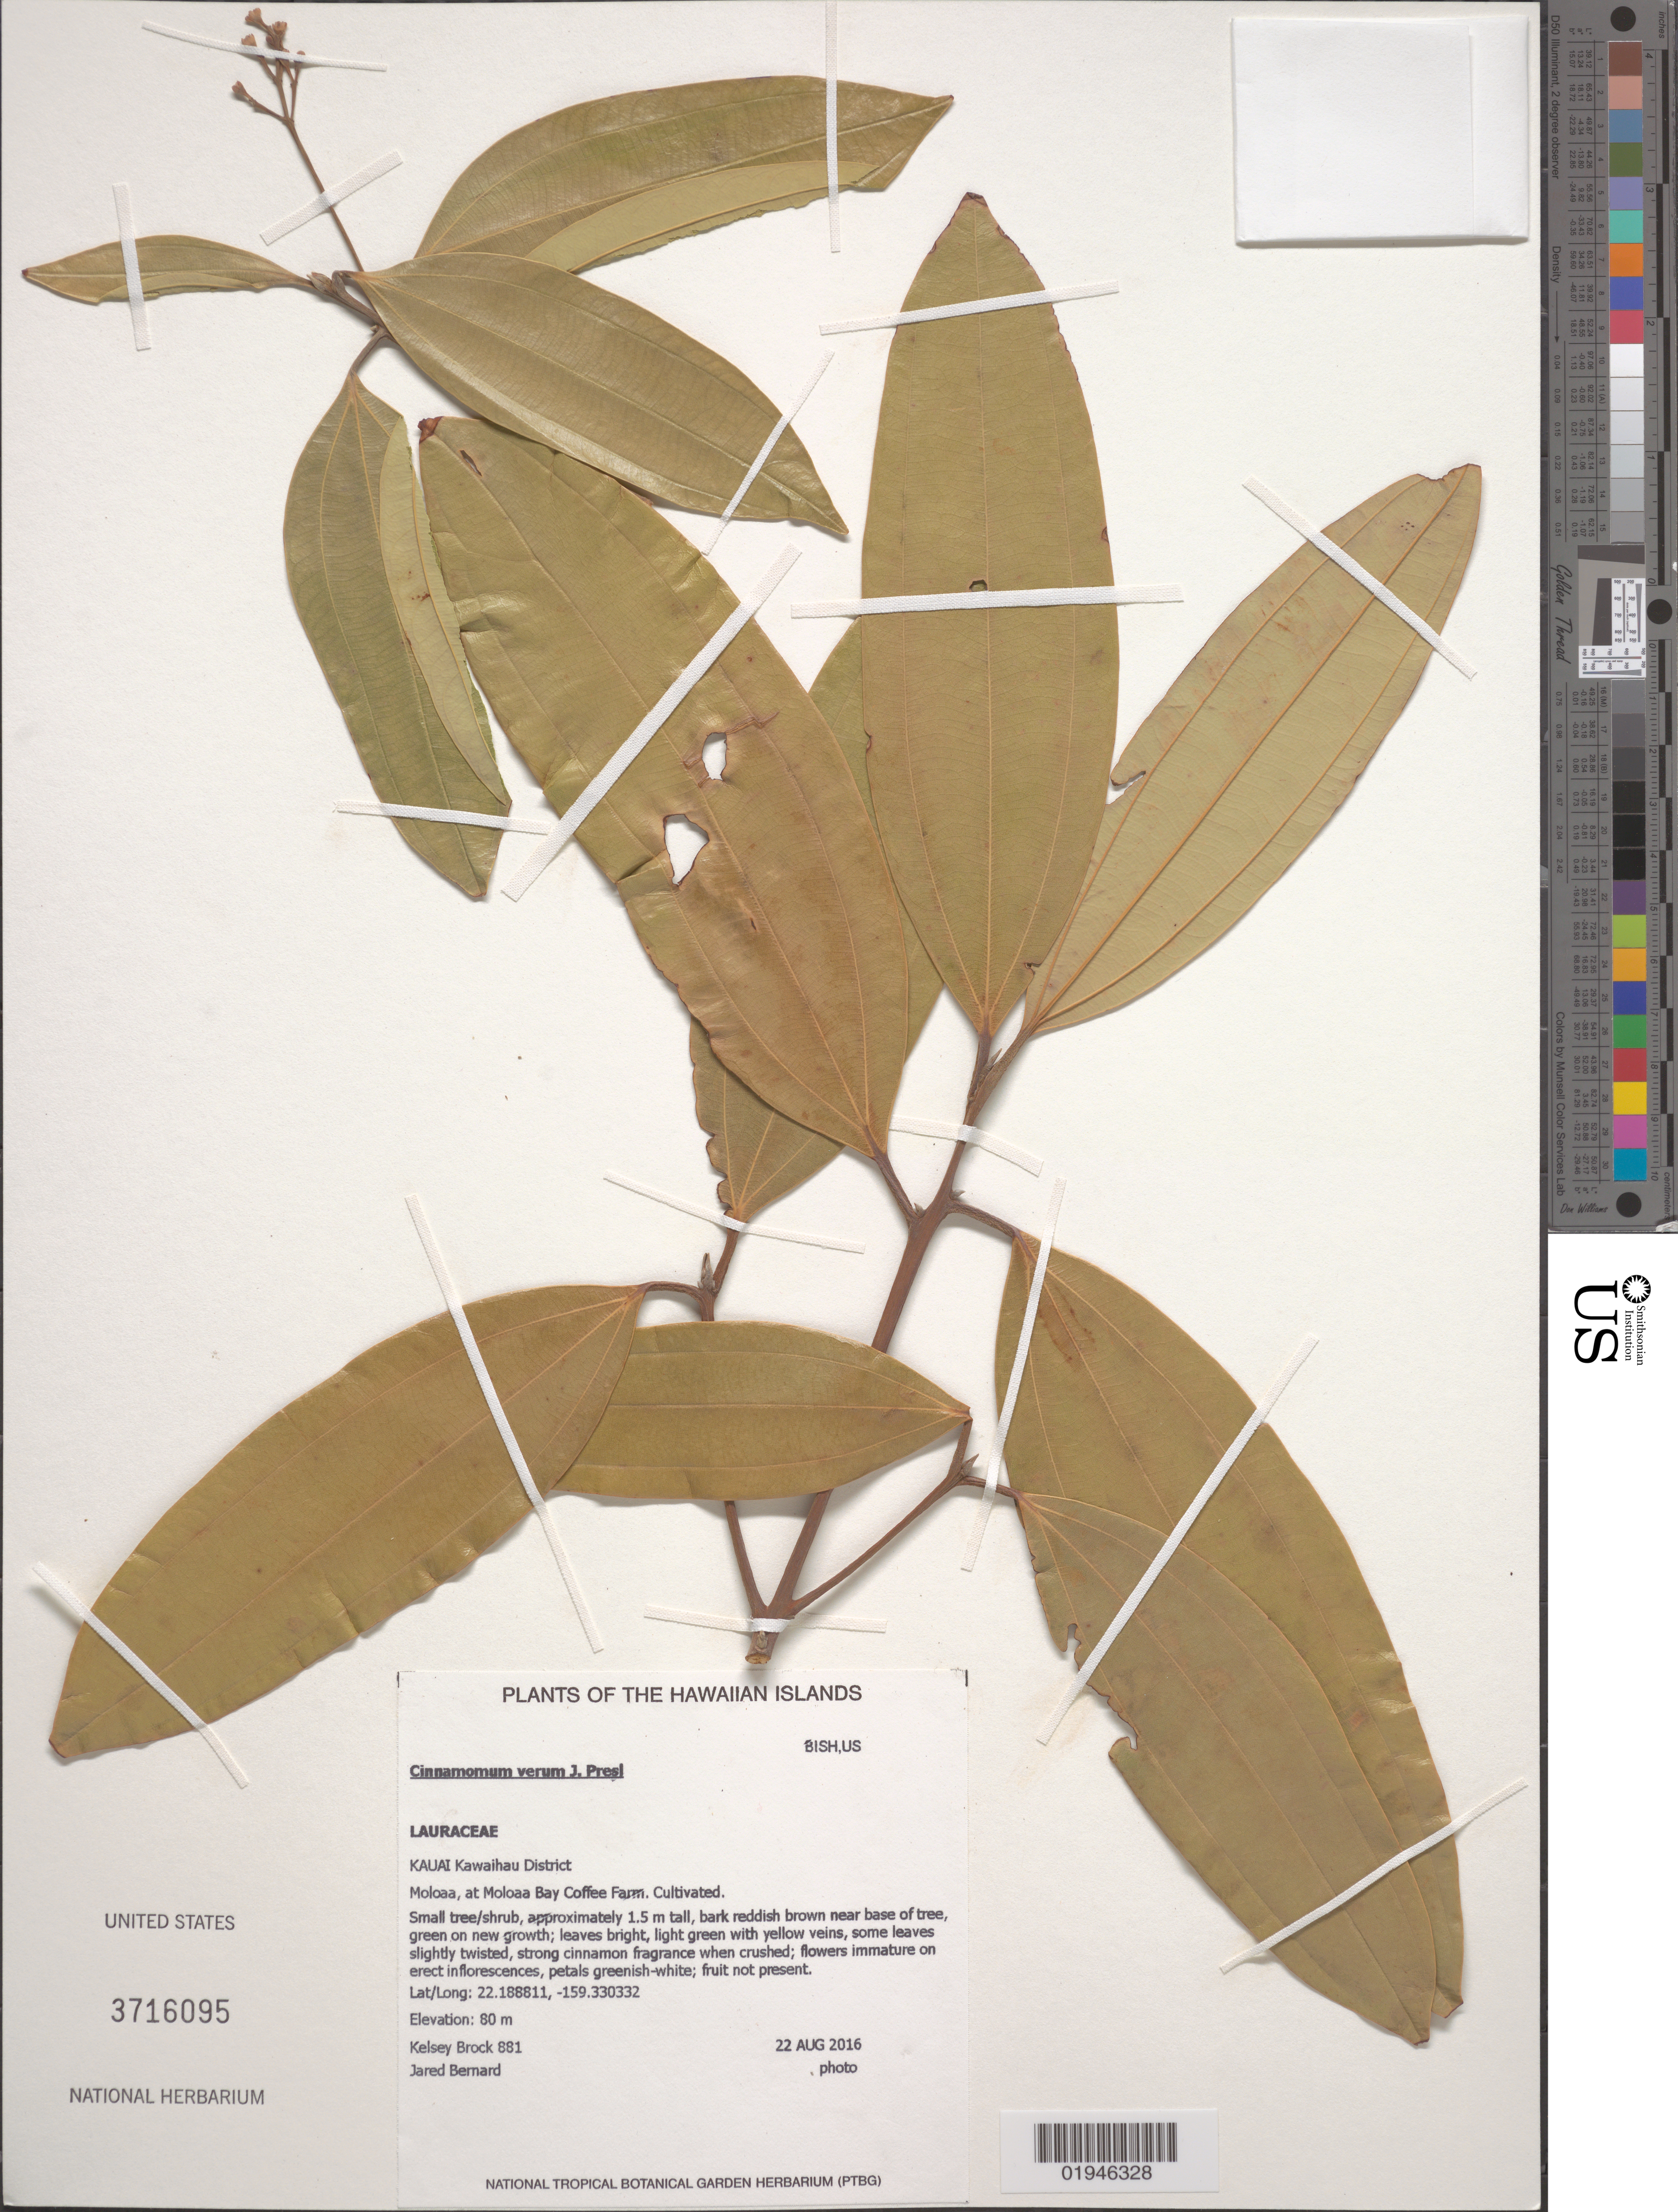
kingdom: Plantae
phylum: Tracheophyta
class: Magnoliopsida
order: Laurales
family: Lauraceae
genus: Cinnamomum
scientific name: Cinnamomum verum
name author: J. Presl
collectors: K. Brock & J. Bernard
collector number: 881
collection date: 2016-08-22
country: United States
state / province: Hawaii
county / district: Kauai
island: Kaua'i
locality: Kawaihau District, Moloaa, at Moloaa Bay Coffee Farm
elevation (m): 80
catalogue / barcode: US 3716095